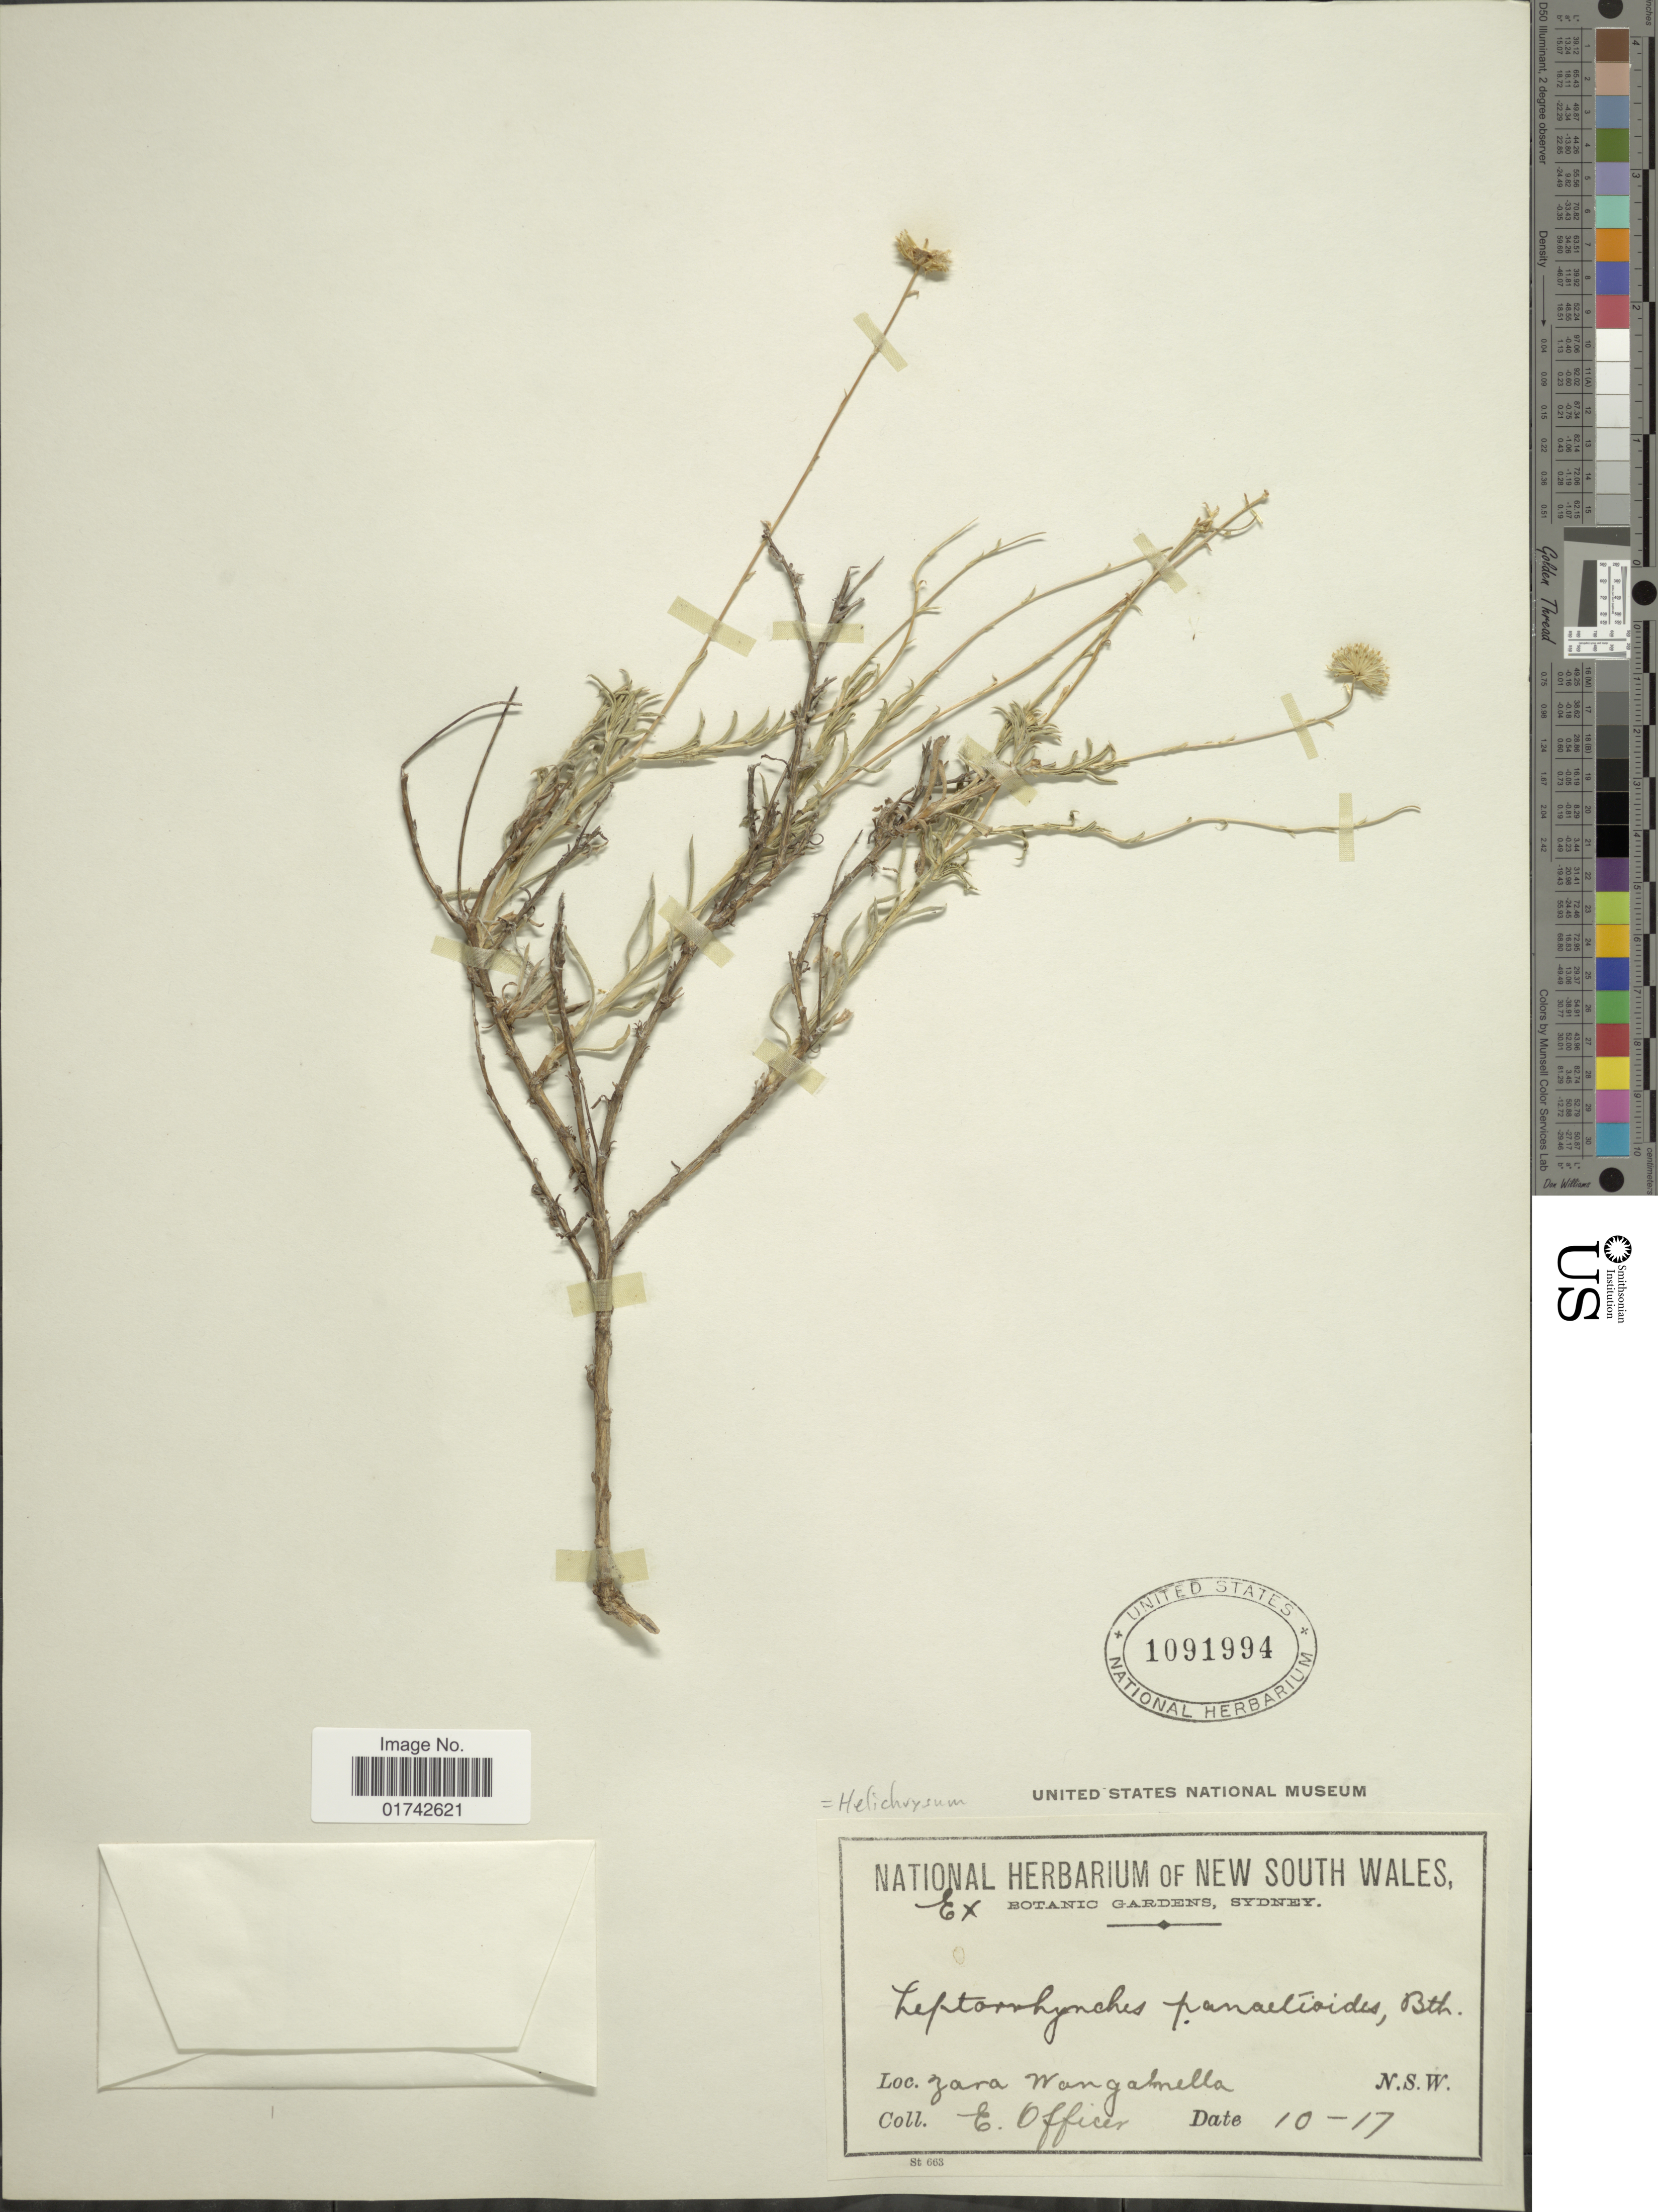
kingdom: Plantae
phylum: Tracheophyta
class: Magnoliopsida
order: Asterales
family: Asteraceae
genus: Helichrysum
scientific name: Helichrysum panaetioides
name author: DC.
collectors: E. Officer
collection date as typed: Transcribed d/m/y: /10/17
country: Australia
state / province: New South Wales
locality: Zara Wangamella N.S.W.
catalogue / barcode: US 1091994